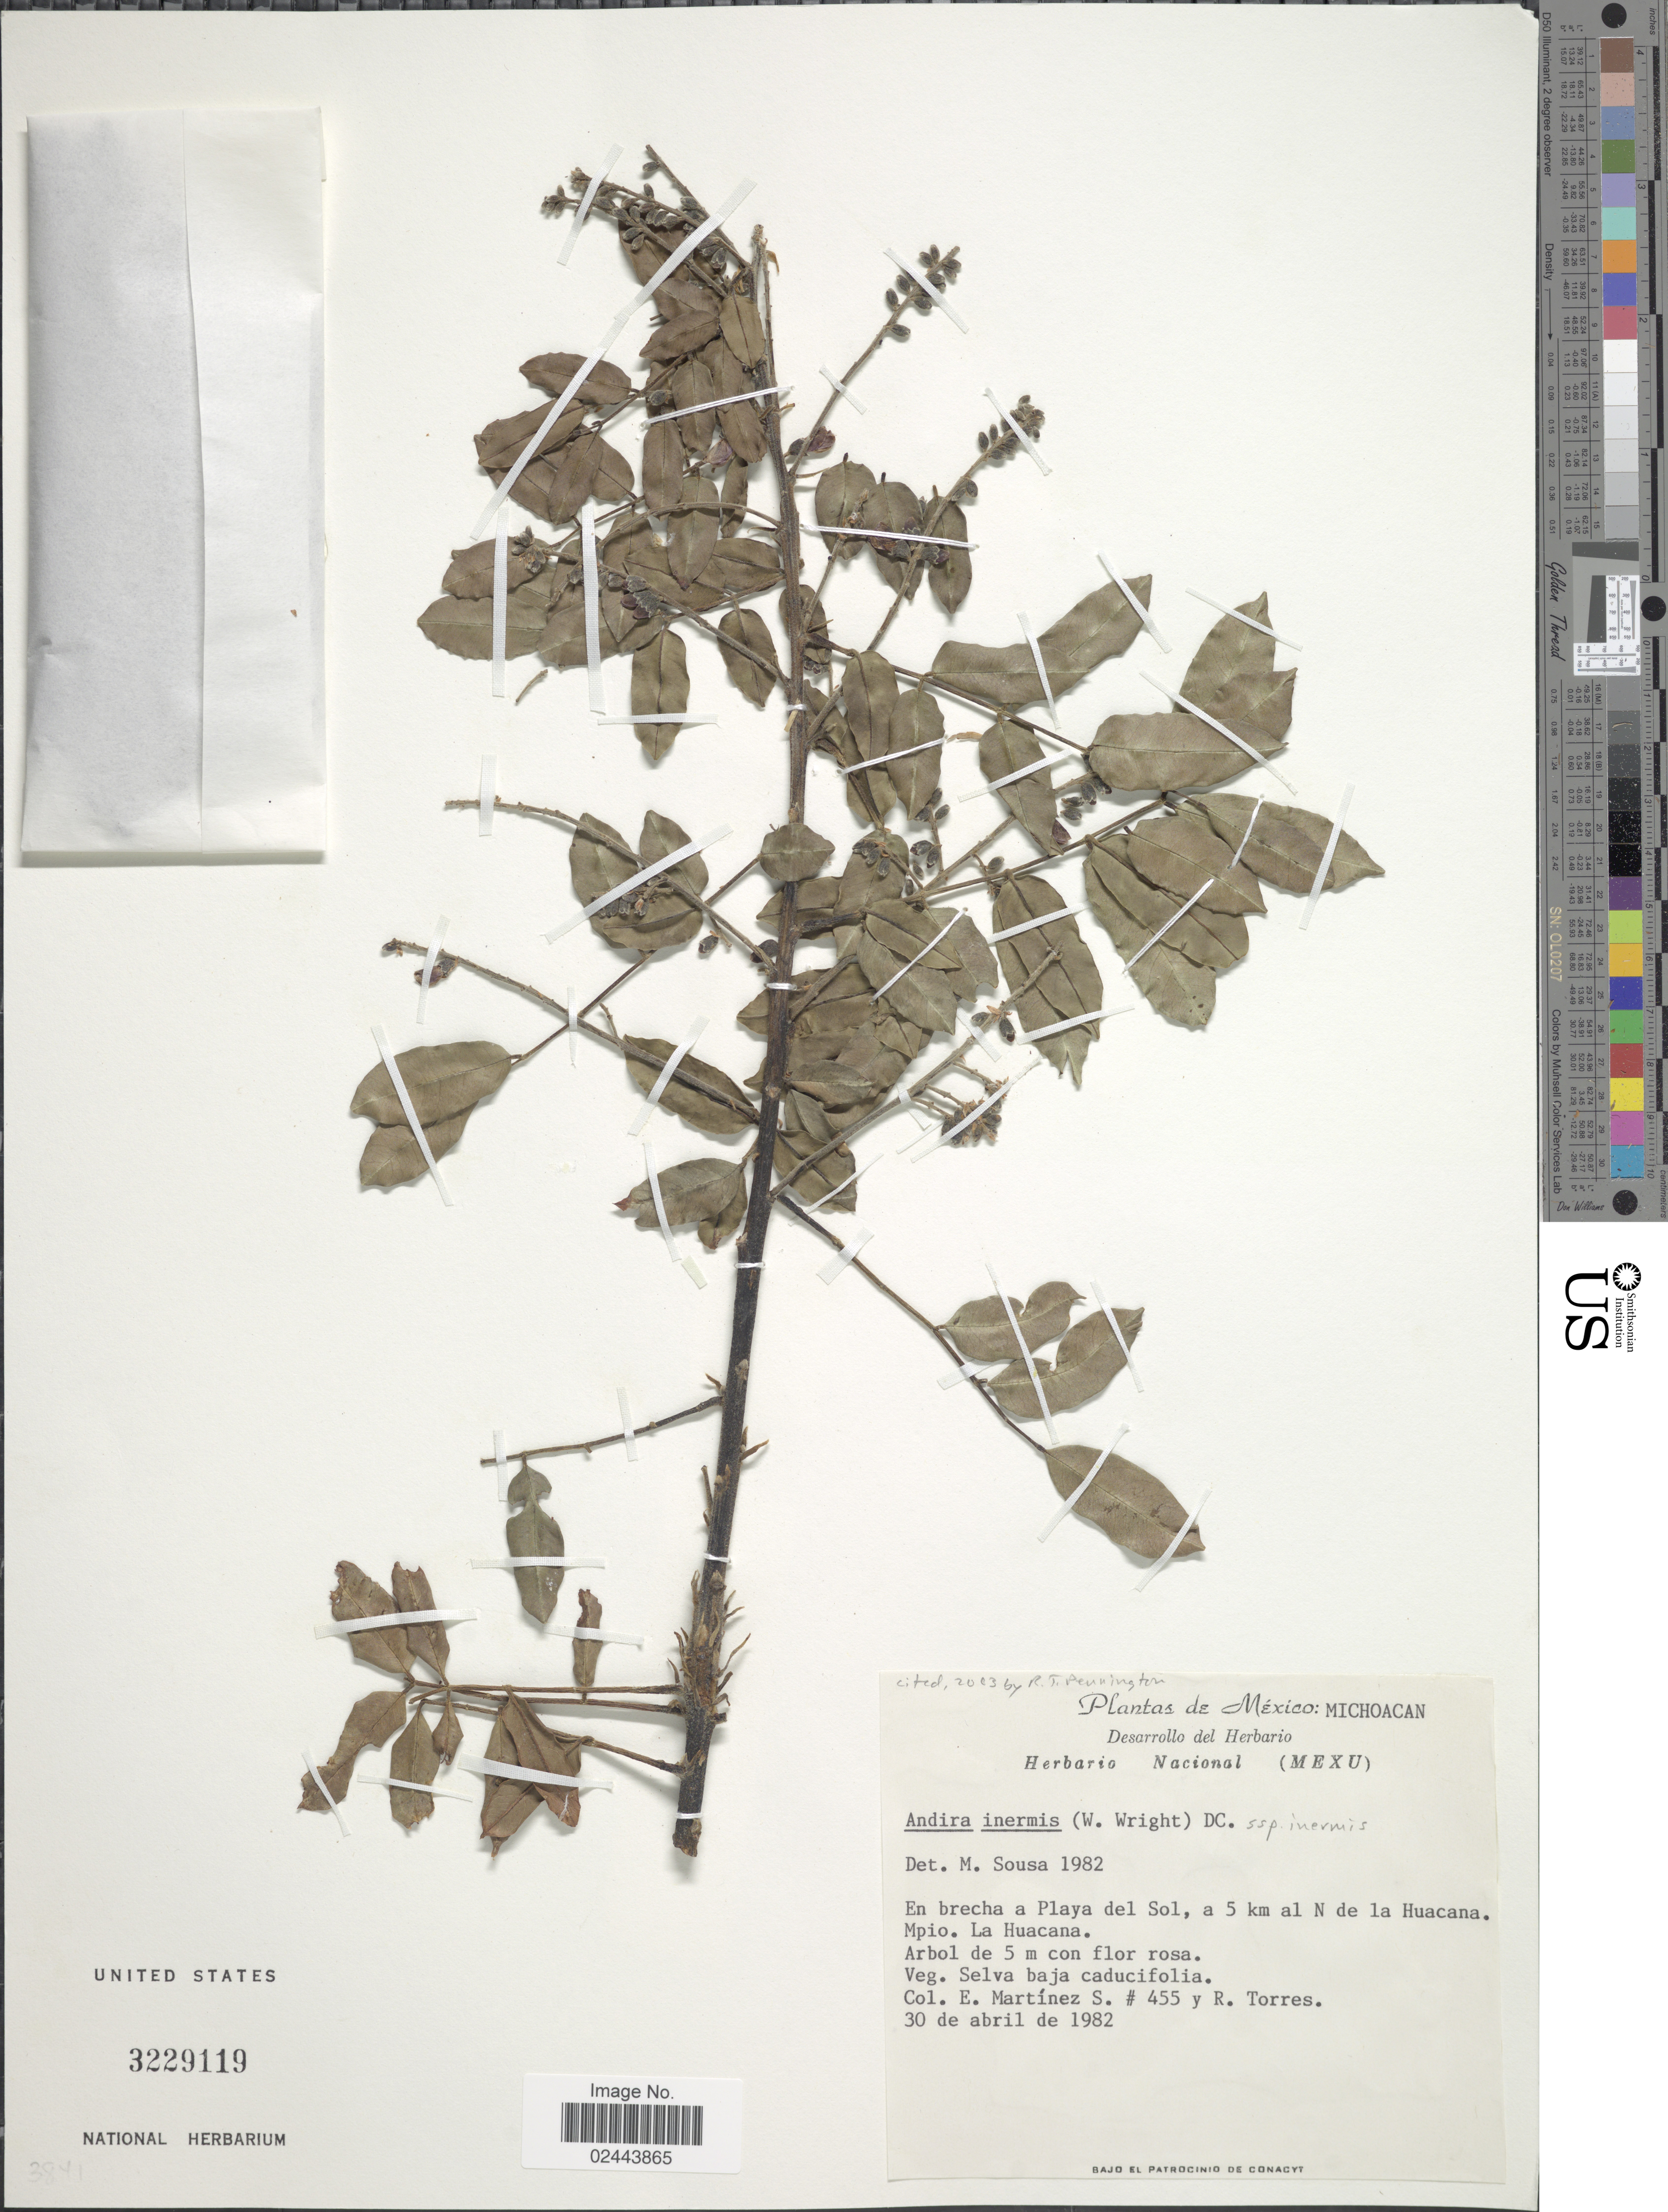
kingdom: Plantae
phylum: Tracheophyta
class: Magnoliopsida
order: Fabales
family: Fabaceae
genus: Andira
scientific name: Andira inermis subsp. inermis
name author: (W. Wright) Kunth ex DC.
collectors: E. M. Martínez S. & R. Torres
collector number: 455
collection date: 1982-04-30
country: Mexico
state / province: Michoacán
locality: En brecha a Playa del Sol, a 5 km al N de la Huacana, Mpio. La Huacana.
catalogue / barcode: US 3229119